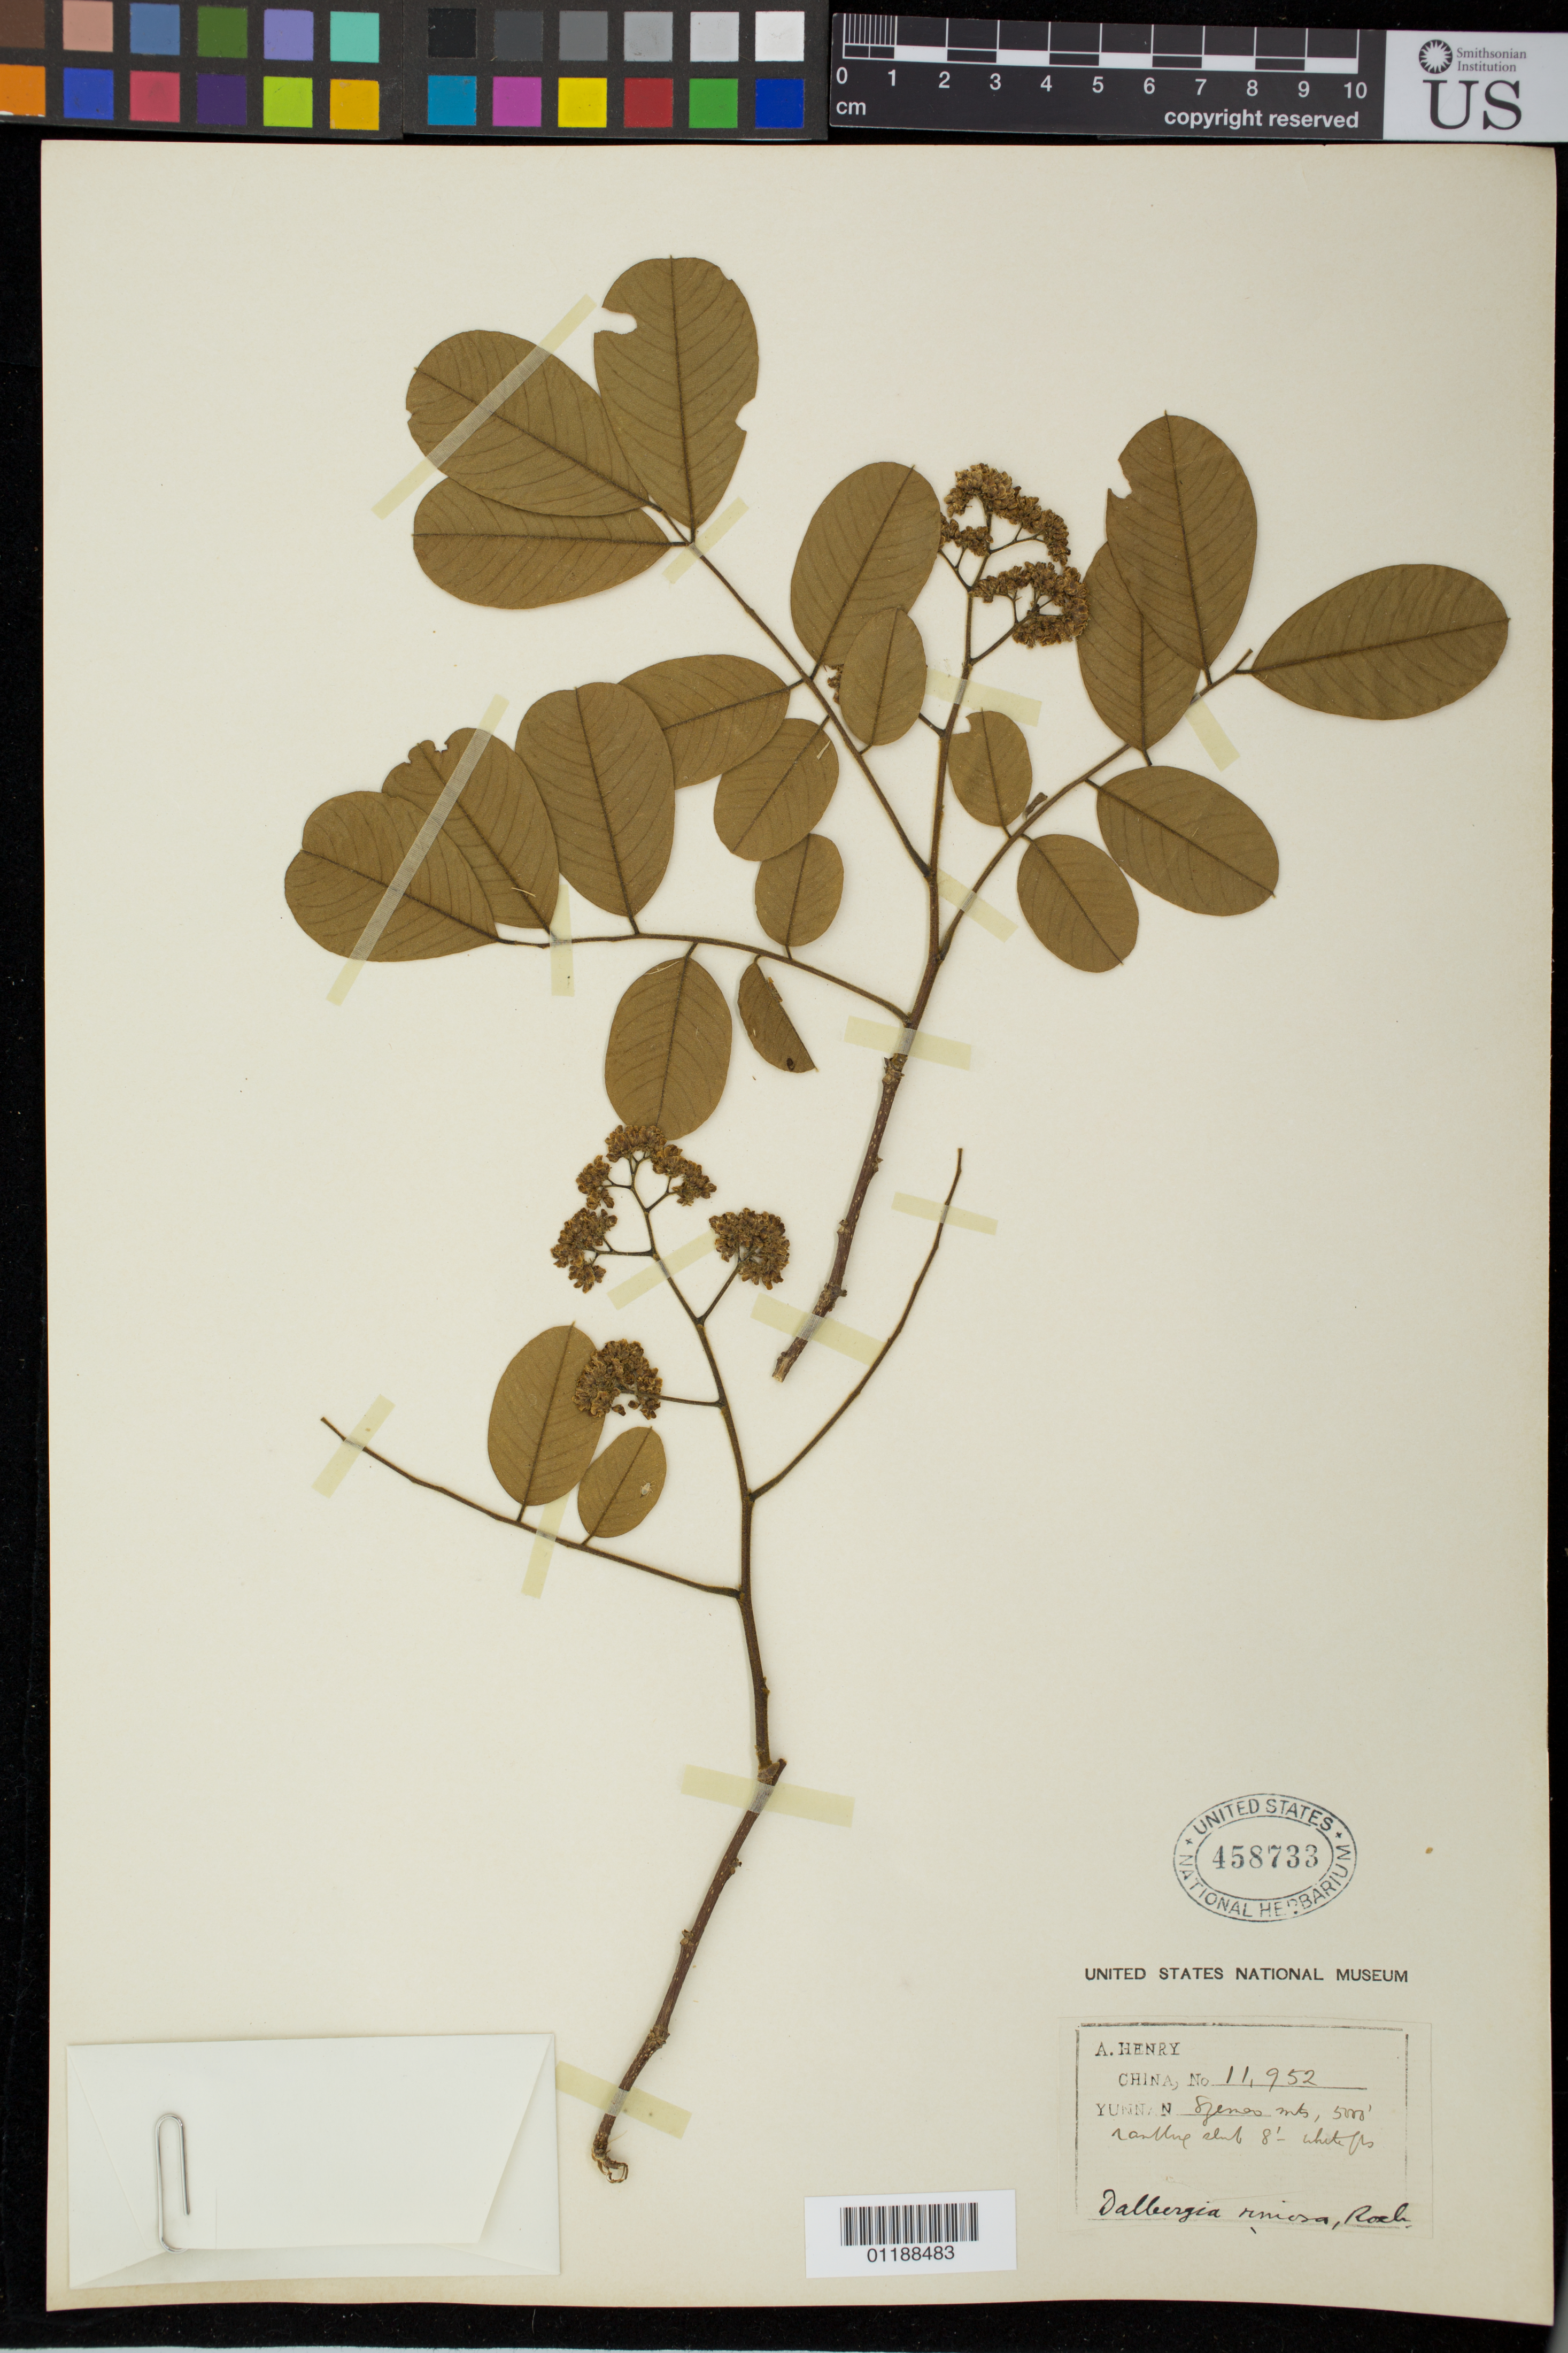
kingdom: Plantae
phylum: Tracheophyta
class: Magnoliopsida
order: Fabales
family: Fabaceae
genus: Dalbergia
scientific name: Dalbergia rimosa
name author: Roxb.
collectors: A. Henry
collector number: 11952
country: China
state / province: Yunnan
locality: Szemao mts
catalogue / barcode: US 458733